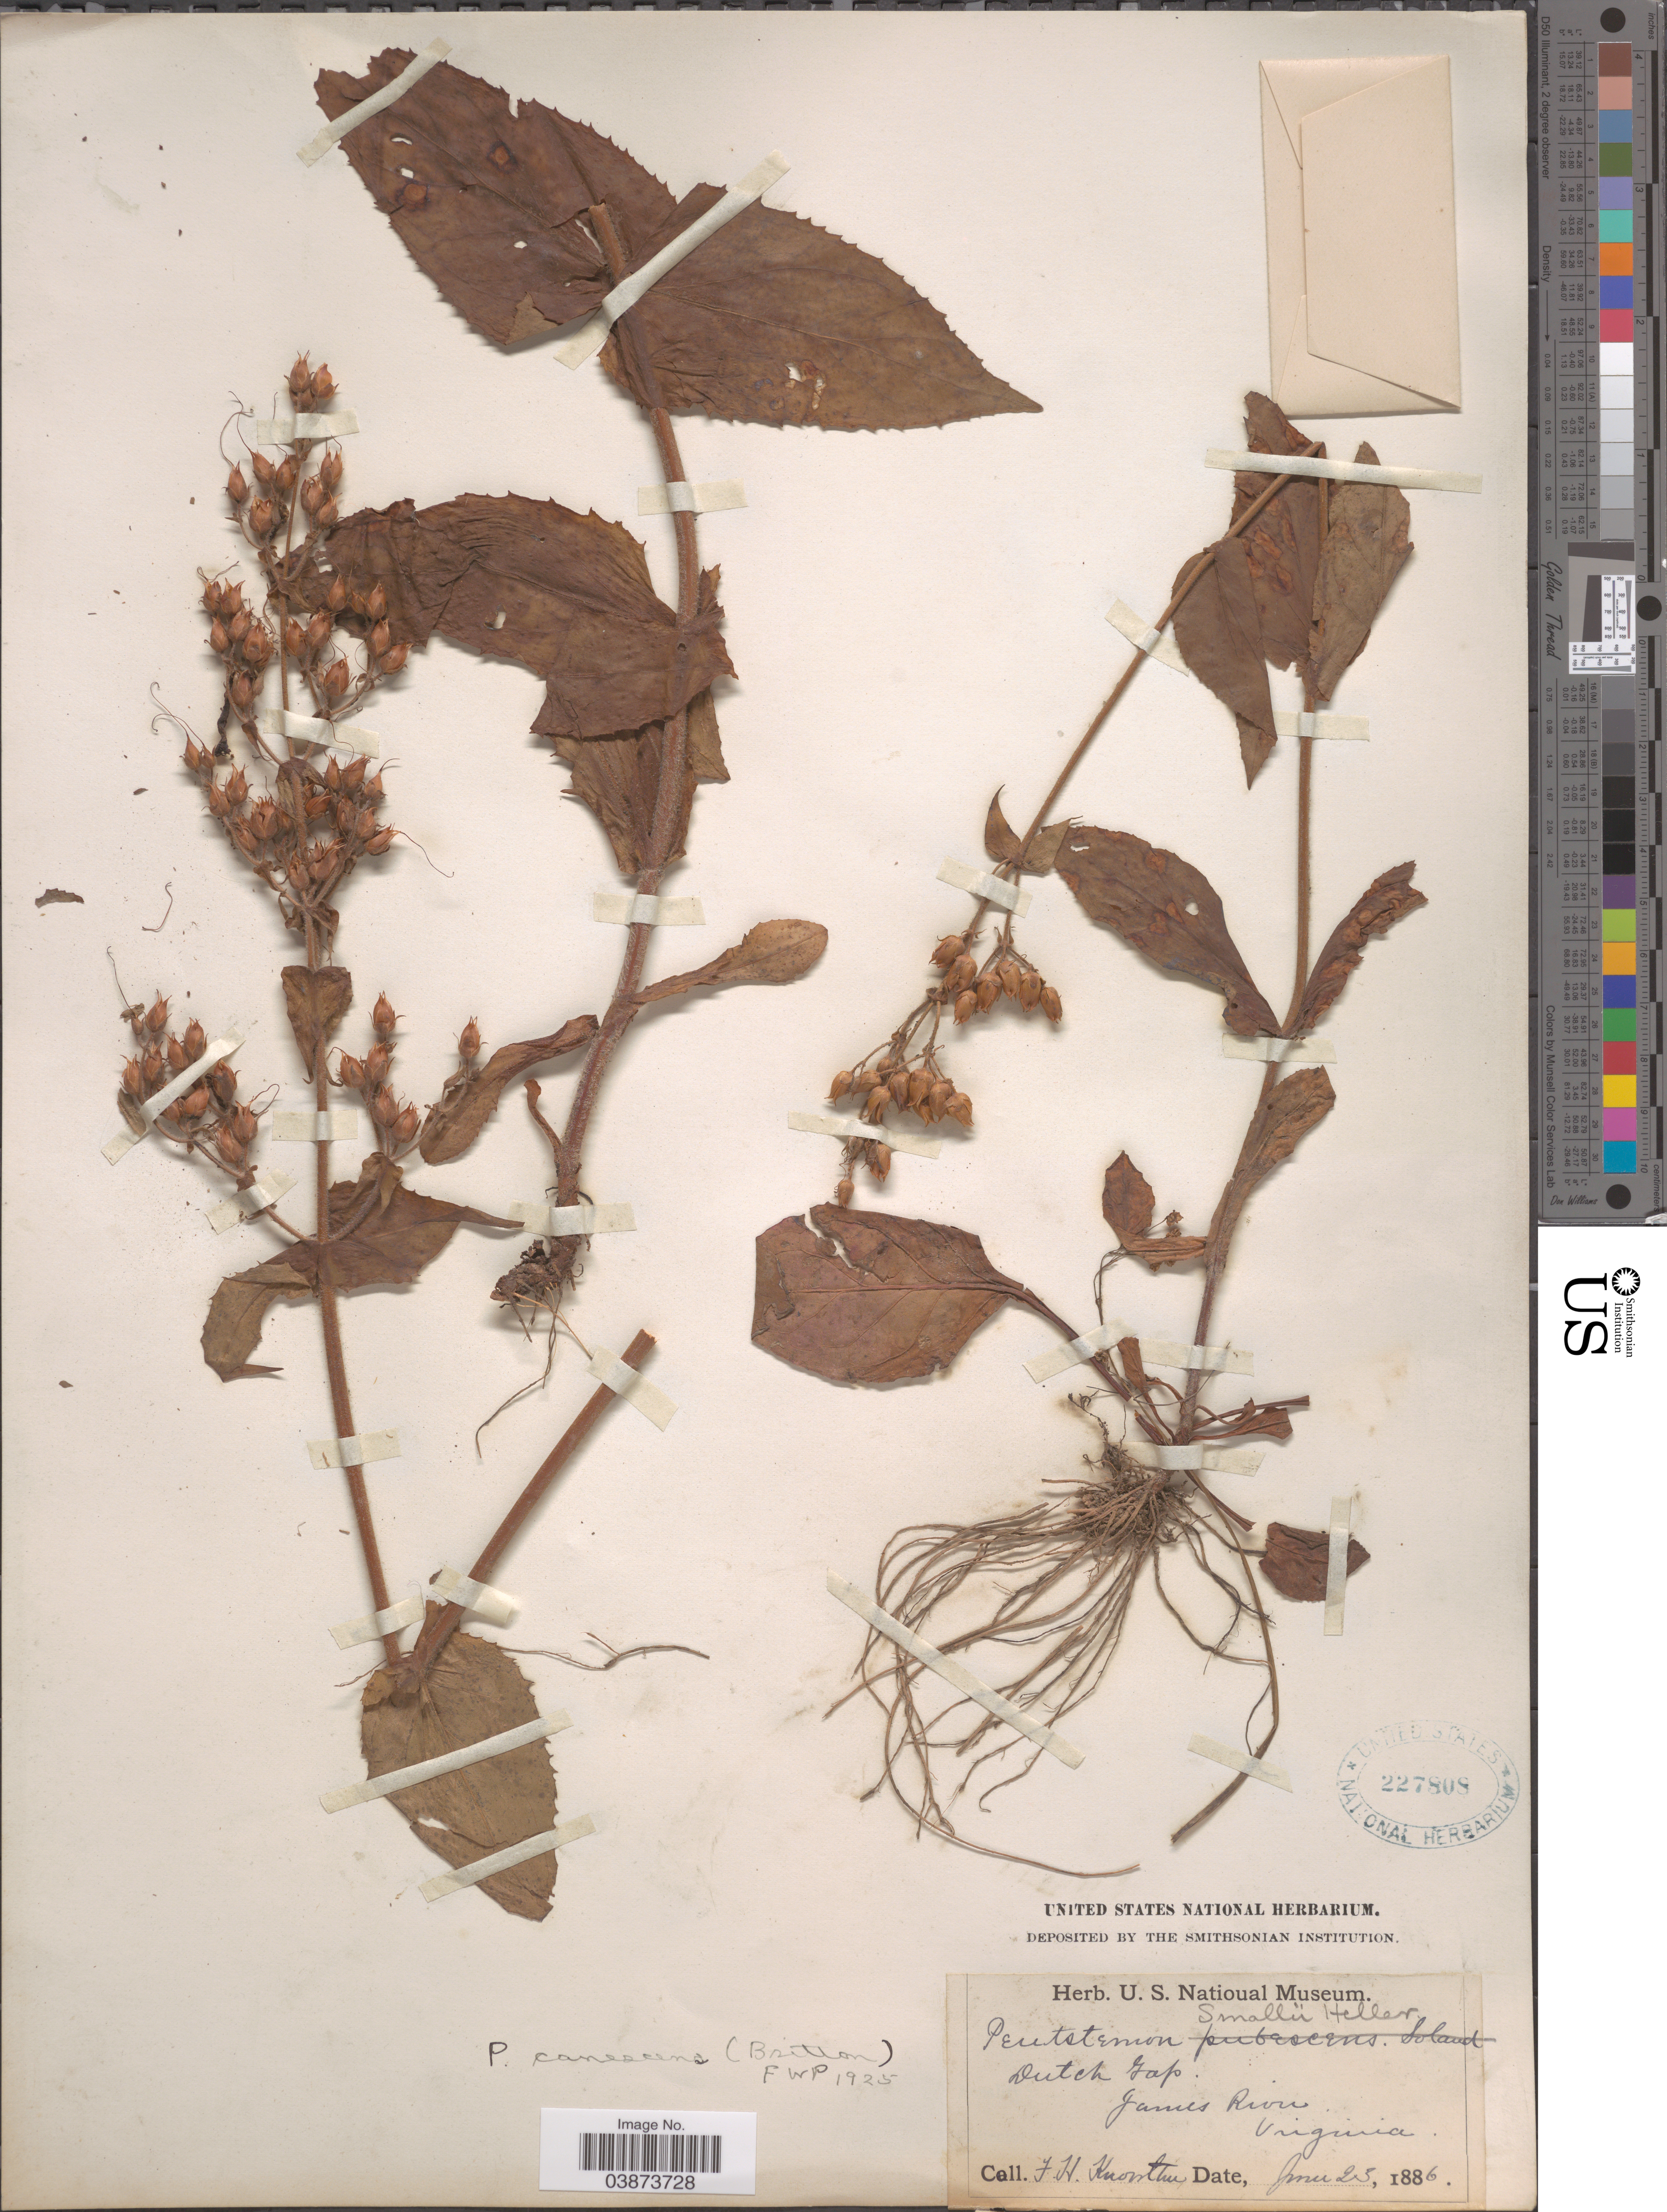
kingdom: Plantae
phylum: Tracheophyta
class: Magnoliopsida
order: Lamiales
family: Plantaginaceae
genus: Penstemon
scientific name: Penstemon canescens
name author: L.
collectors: F. H. Knowlton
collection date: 1886-06-23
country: United States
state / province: Virginia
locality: James River.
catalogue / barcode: US 227808